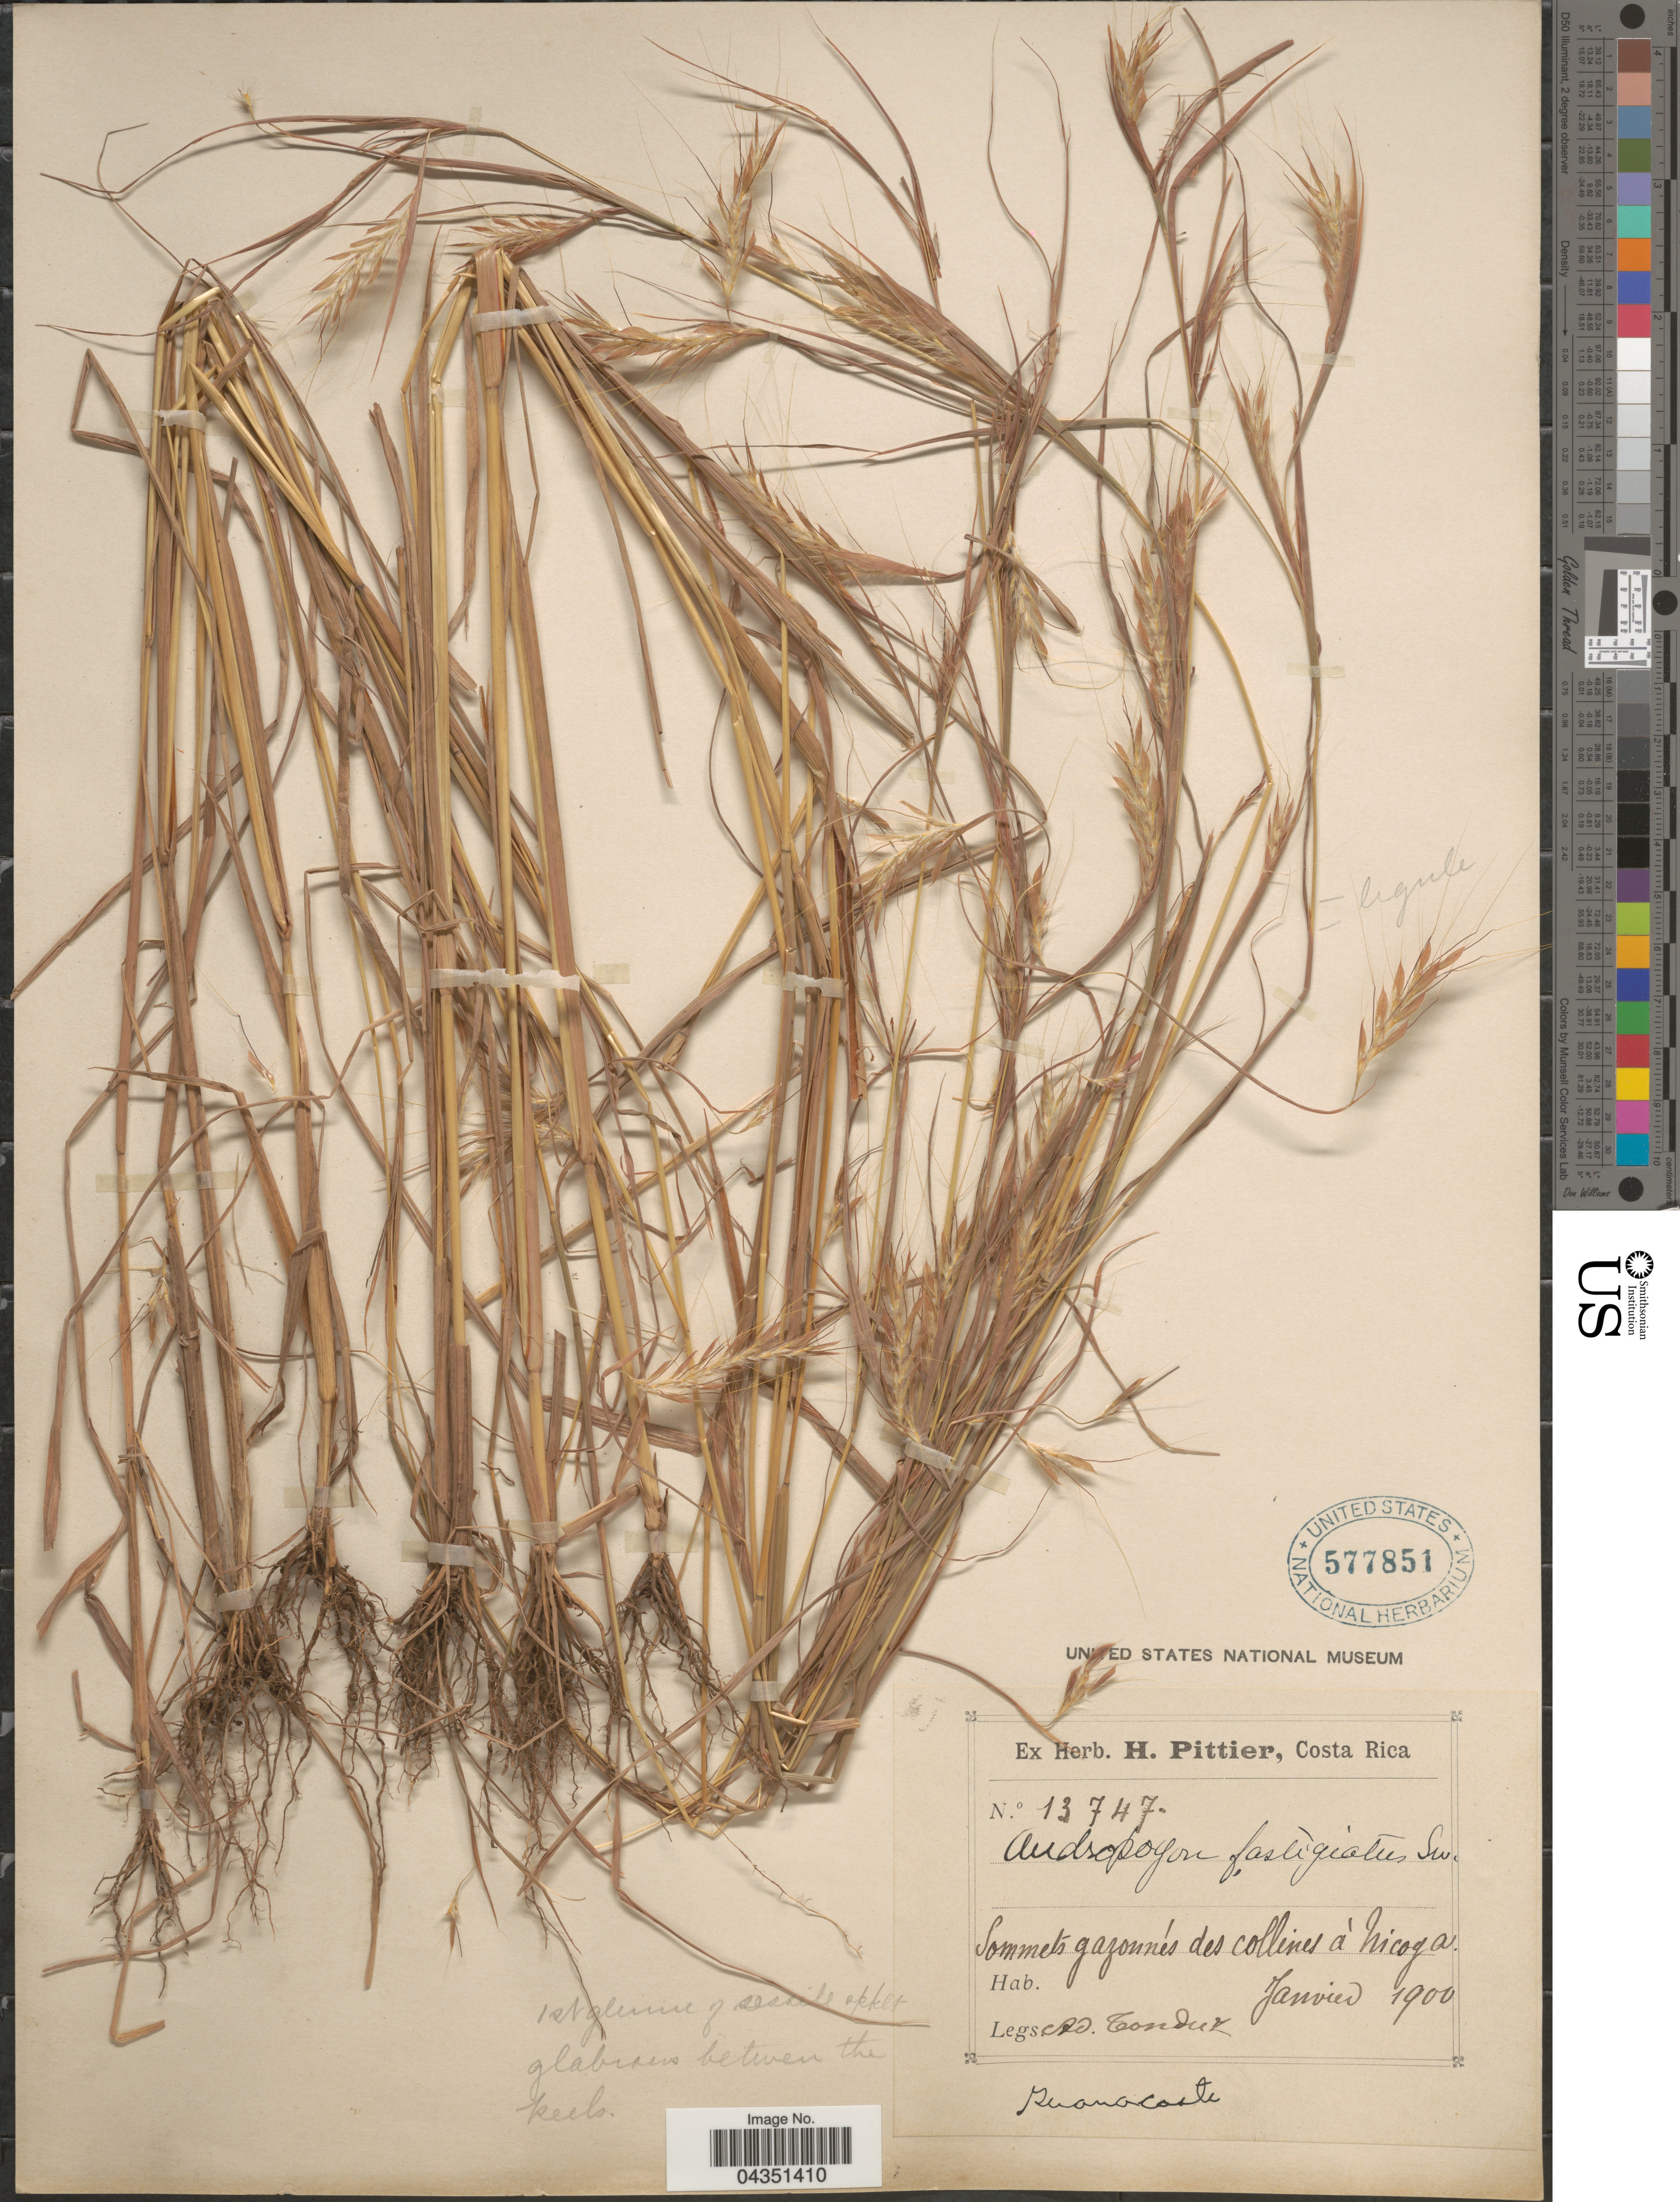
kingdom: Plantae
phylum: Tracheophyta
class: Liliopsida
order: Poales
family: Poaceae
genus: Diectomis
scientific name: Diectomis fastigiata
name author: (Sw.) P. Beauv.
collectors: A. Tonduz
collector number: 13747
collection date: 1900-01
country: Costa Rica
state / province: Guanacaste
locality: Sommets gazonnés des collines à Nicoya.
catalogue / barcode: US 577851